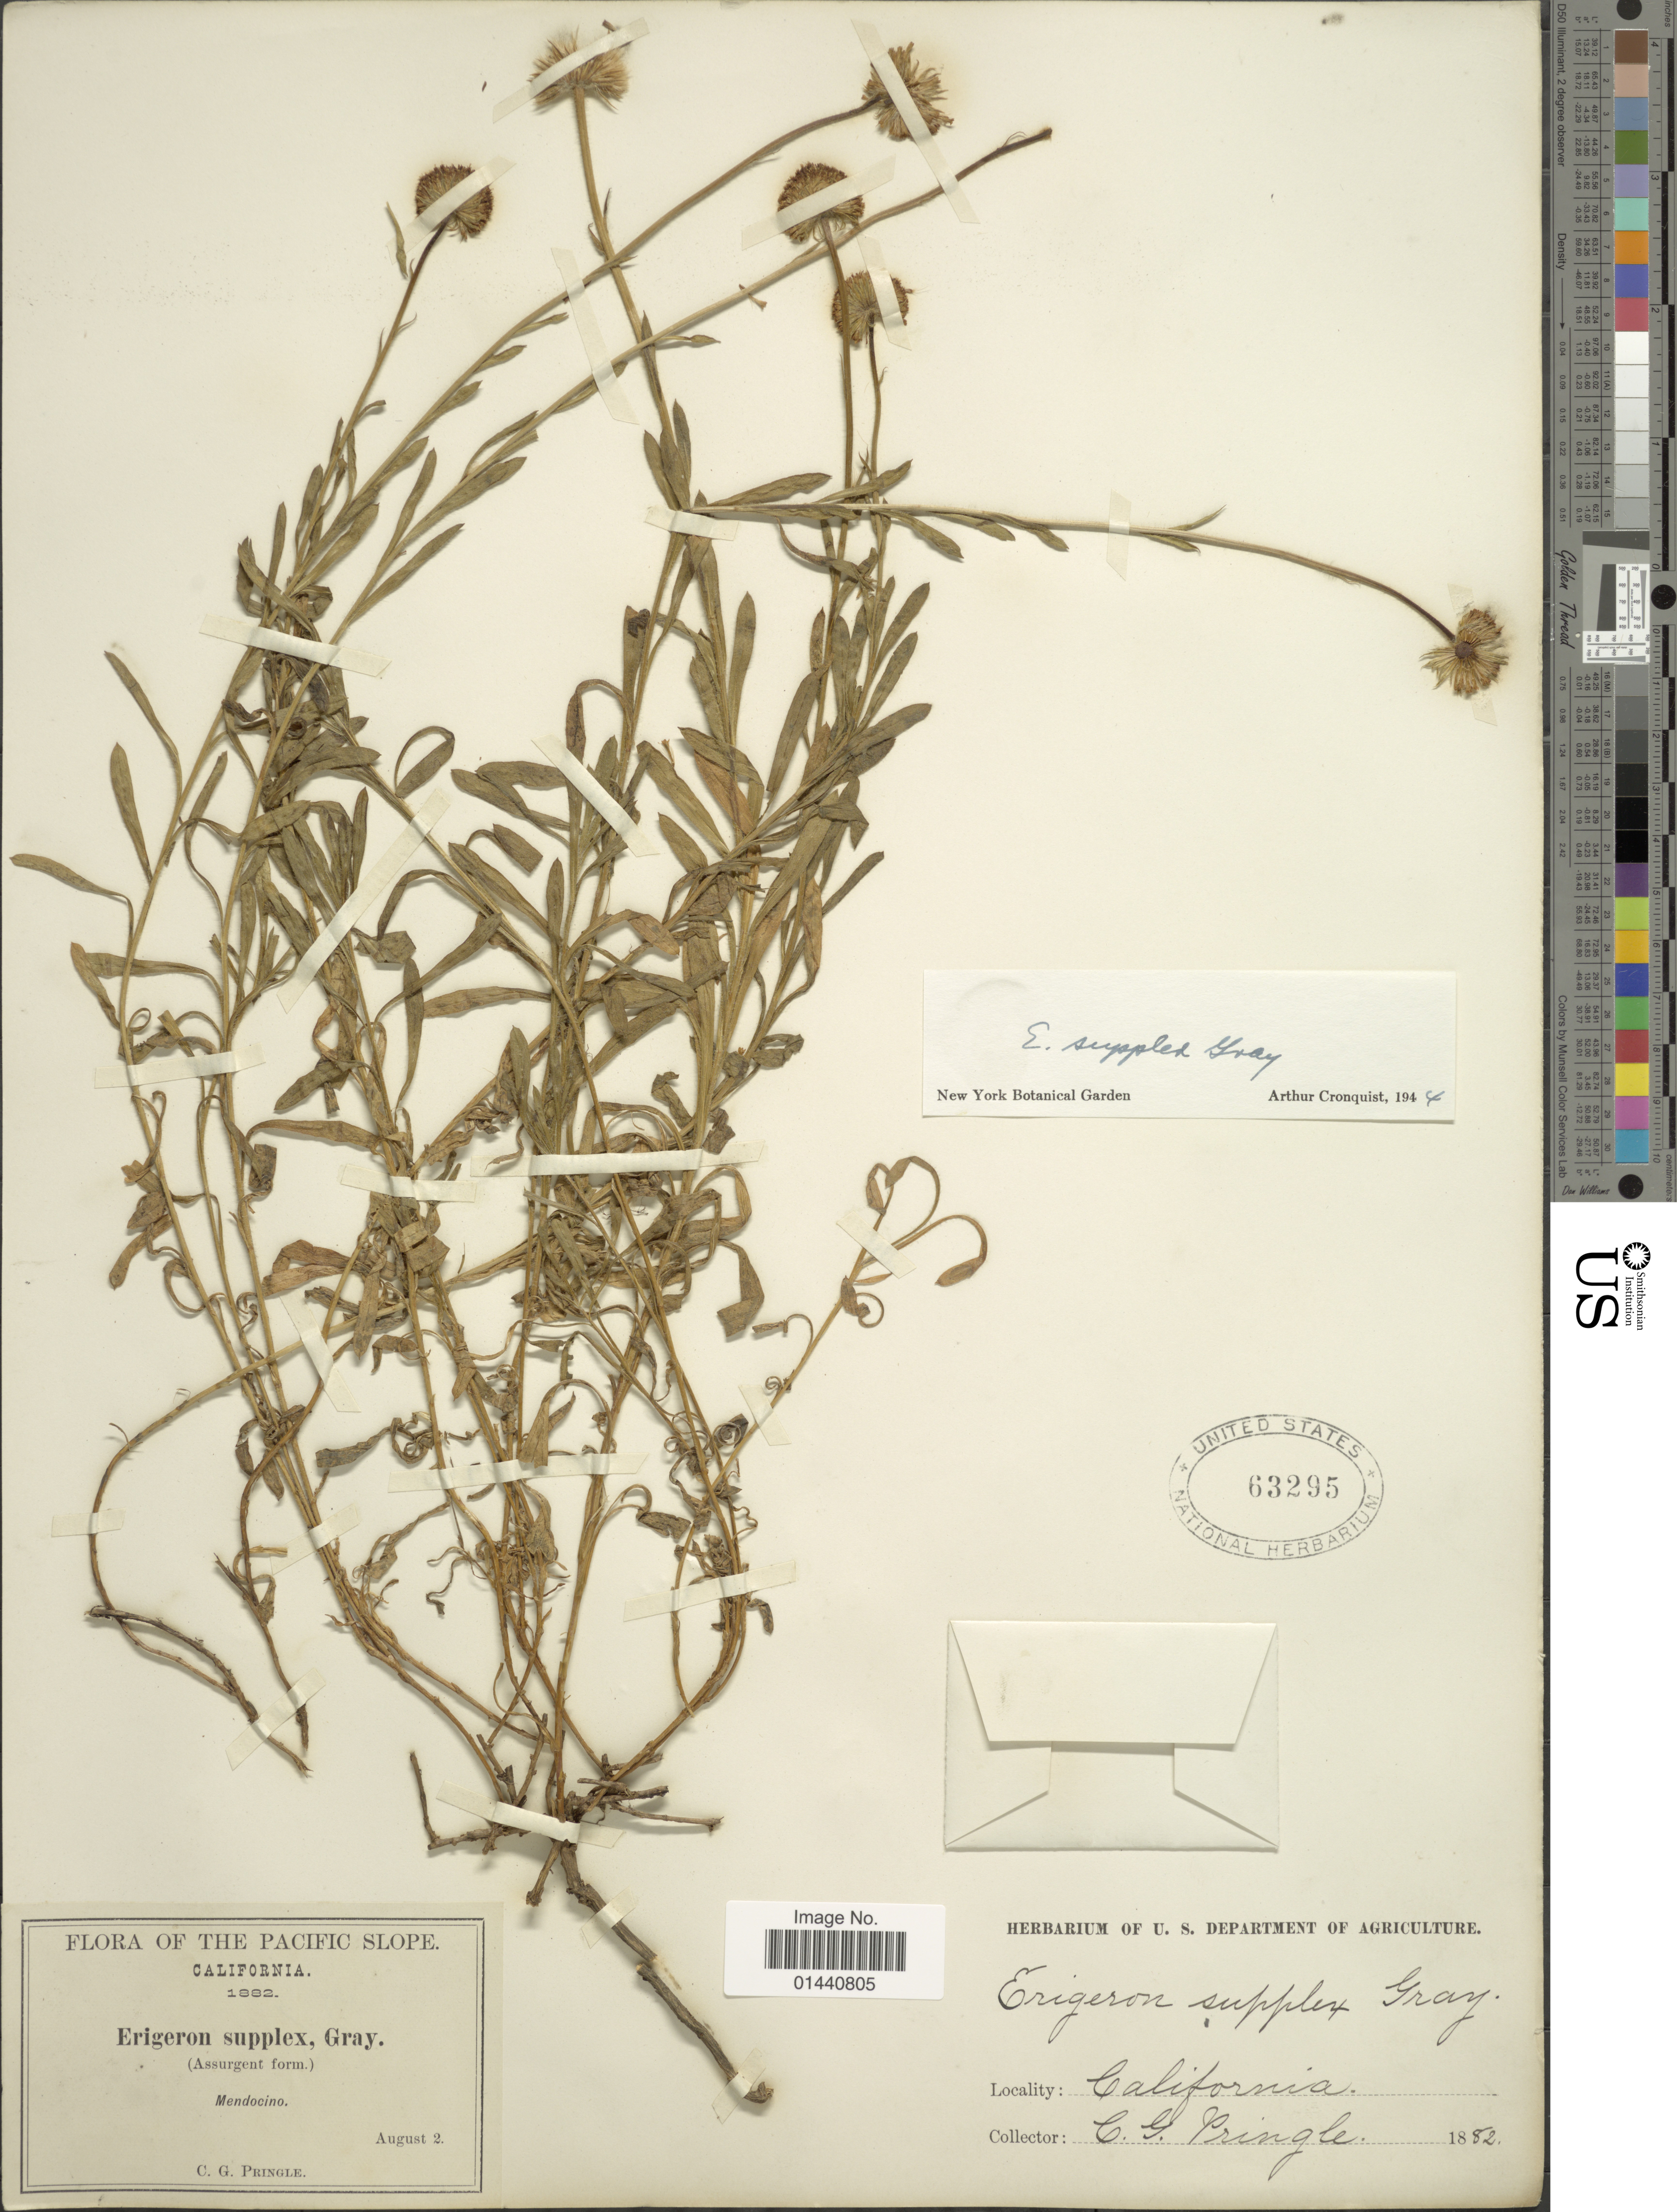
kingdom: Plantae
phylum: Tracheophyta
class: Magnoliopsida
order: Asterales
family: Asteraceae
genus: Erigeron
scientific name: Erigeron supplex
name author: A. Gray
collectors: C. G. Pringle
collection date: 1882-08-02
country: United States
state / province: California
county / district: Mendocino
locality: Mendocino.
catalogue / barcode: US 63295